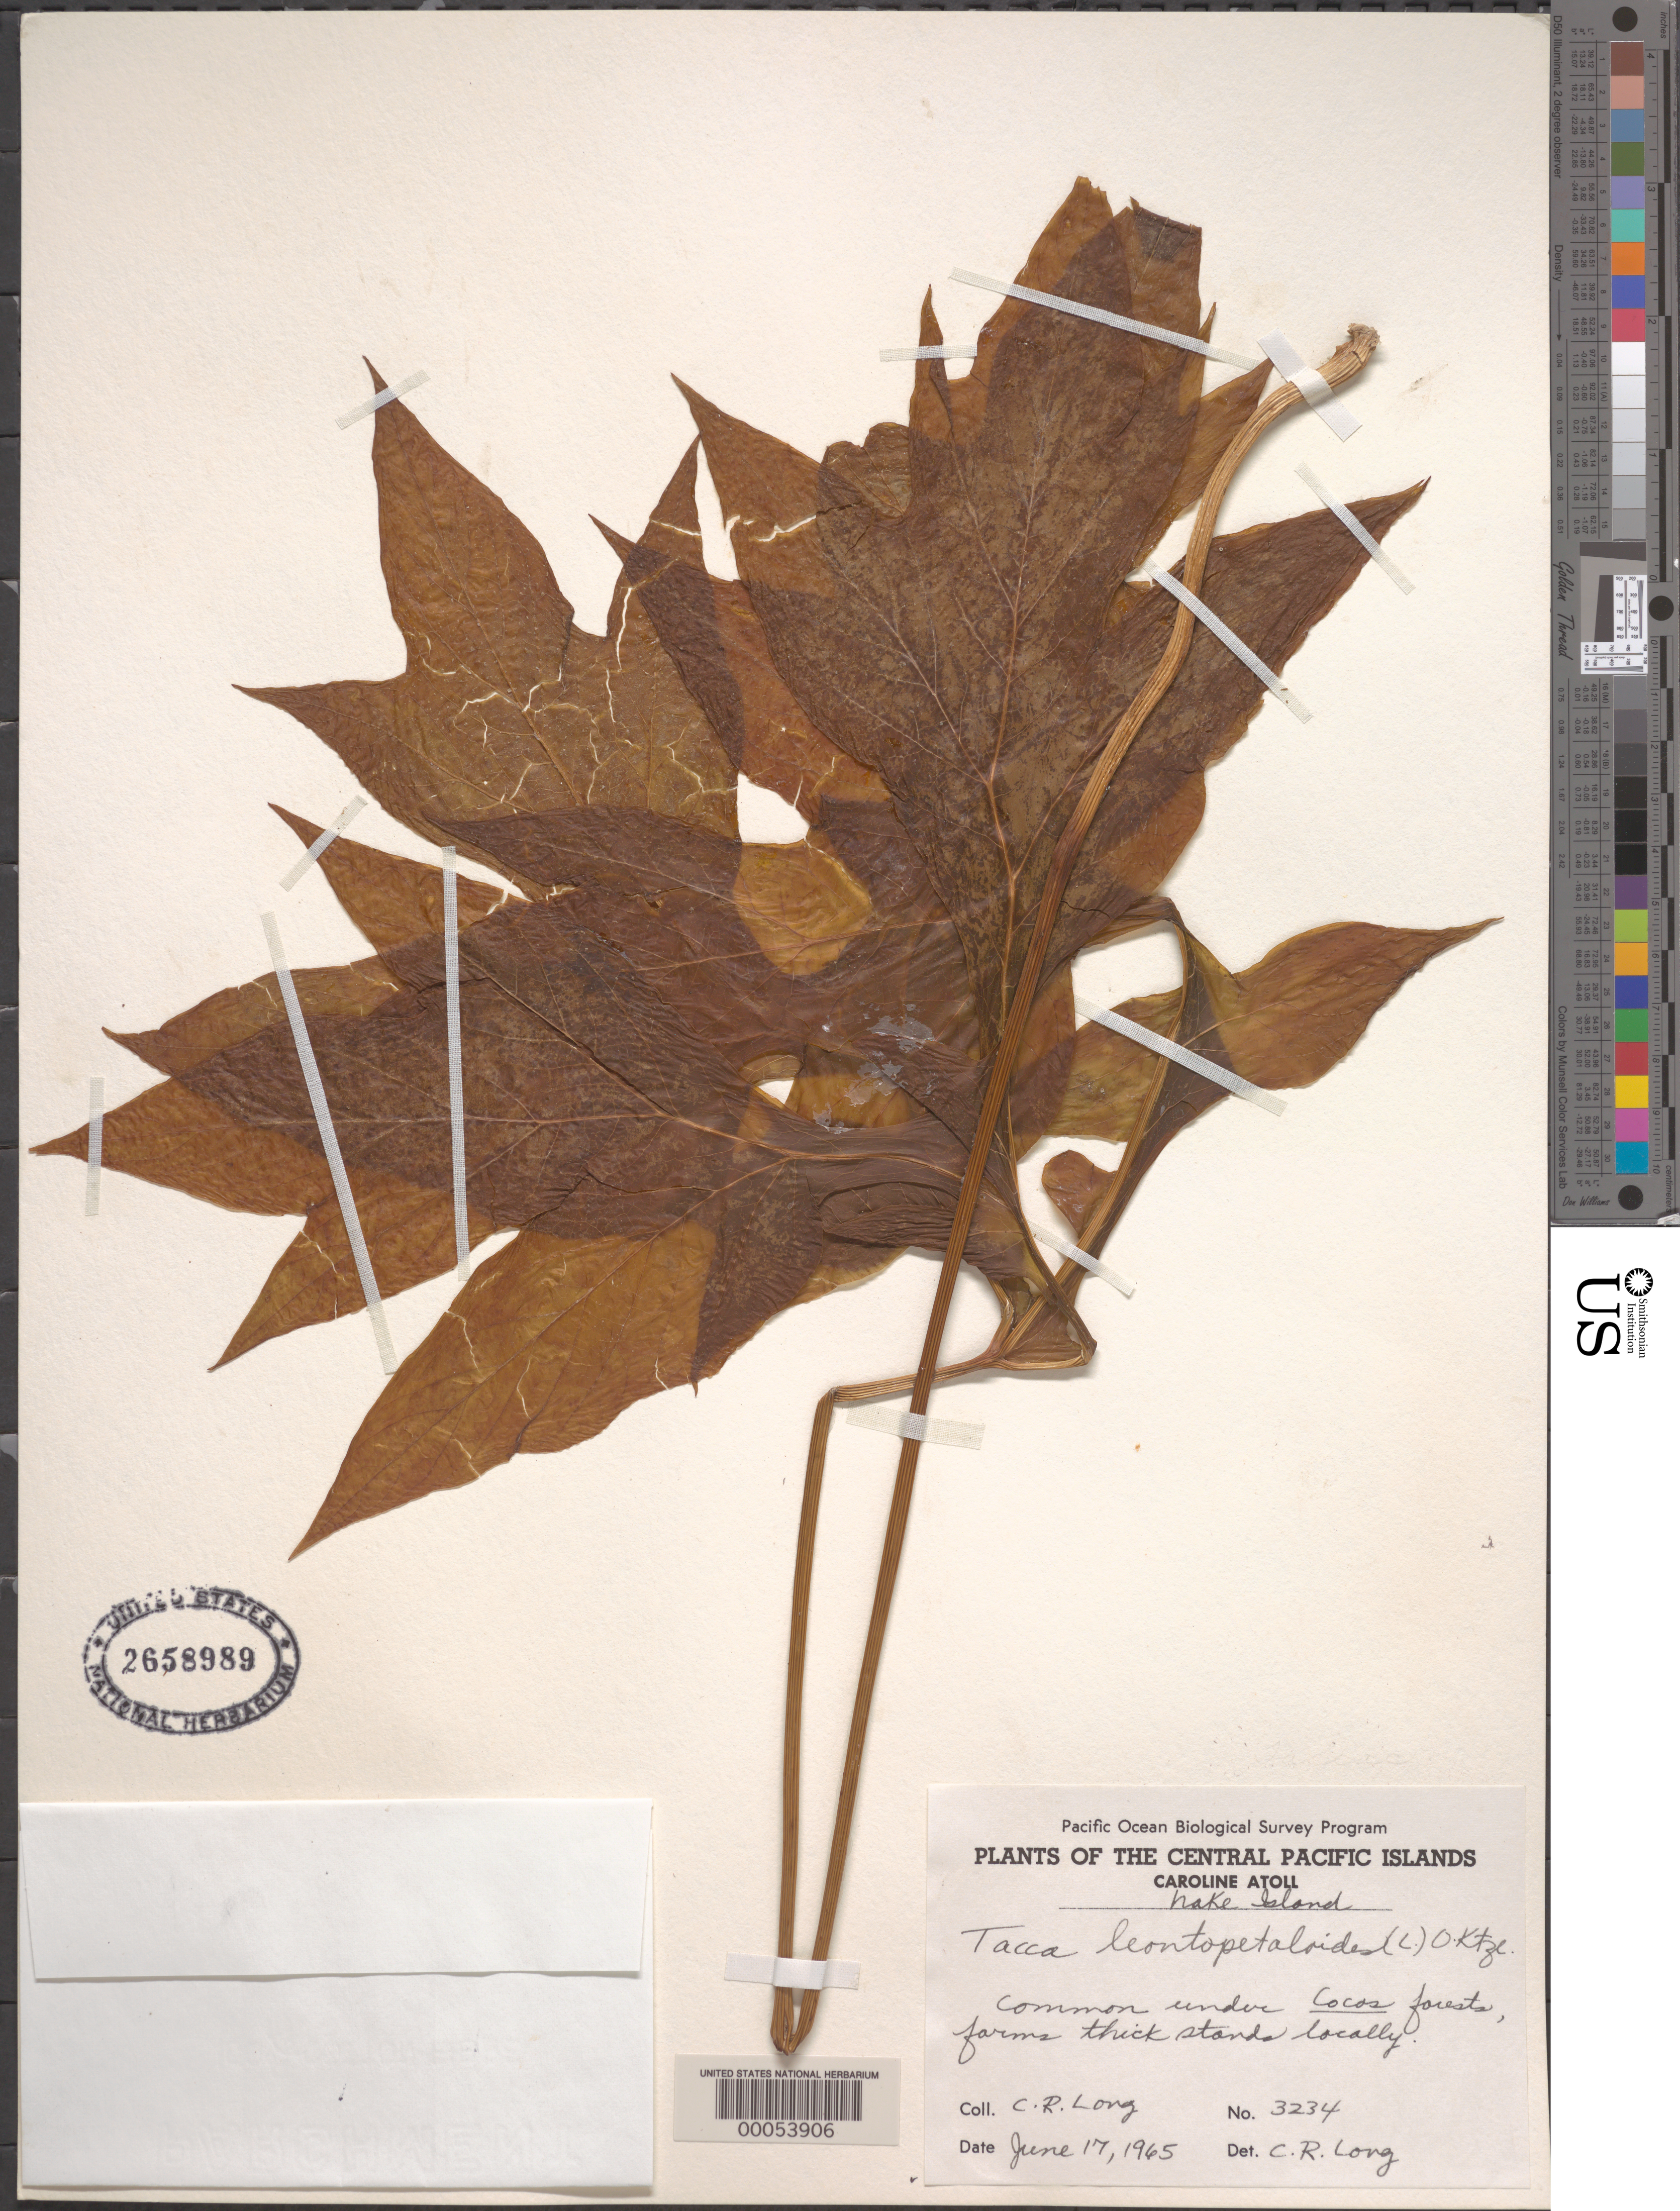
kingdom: Plantae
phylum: Tracheophyta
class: Liliopsida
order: Dioscoreales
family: Dioscoreaceae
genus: Tacca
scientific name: Tacca leontopetaloides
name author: (L.) Kuntze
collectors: C. Long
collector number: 3234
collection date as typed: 17 Jun 1965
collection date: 1965-06-17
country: Kiribati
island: Caroline Atoll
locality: Nake Islet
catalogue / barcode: US 2658989